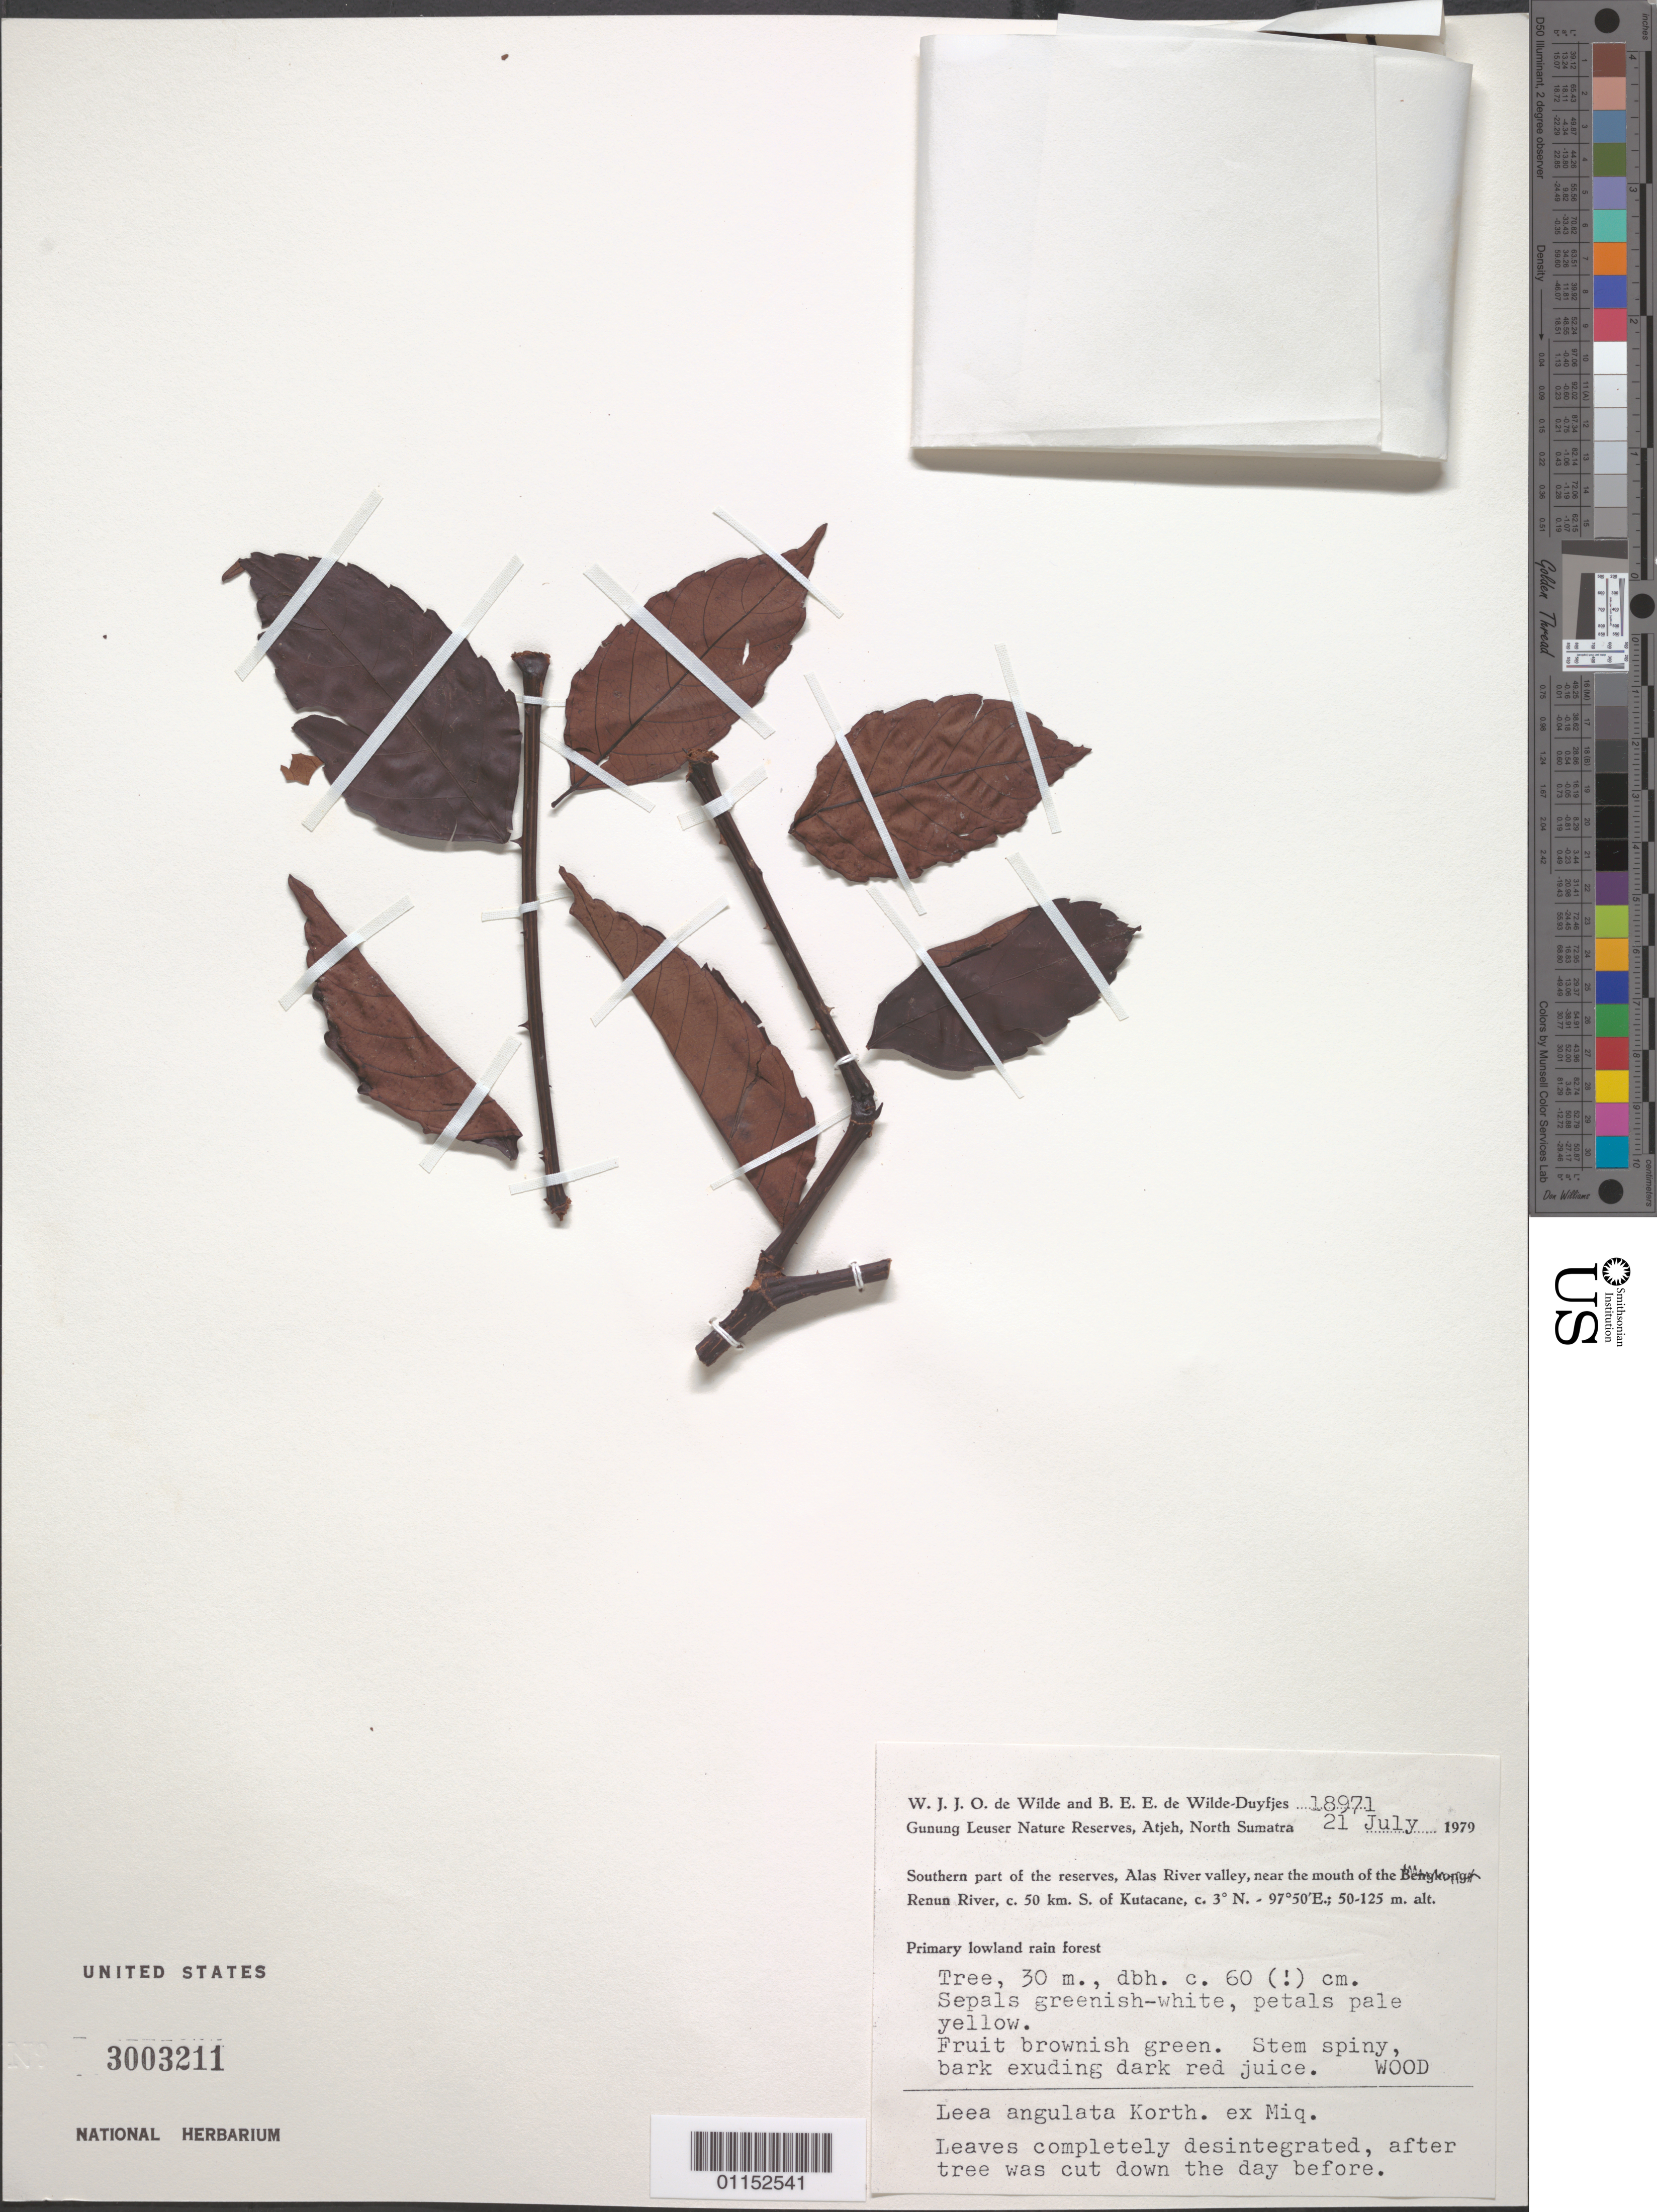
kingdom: Plantae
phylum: Tracheophyta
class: Magnoliopsida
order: Vitales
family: Vitaceae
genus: Leea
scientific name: Leea angulata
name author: Korth. ex Miq.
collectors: W. J. de Wilde & B. E. de Wilde-Duyfjes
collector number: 18971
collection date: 1979-07-21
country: Indonesia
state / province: Sumatra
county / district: Aceh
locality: S part of the reserves, Alas River valley, near the mouth of the Renun River, c. 50 km S of Kutacane.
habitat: Primary lowland rain forest. Tree.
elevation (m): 50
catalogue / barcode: US 3003211